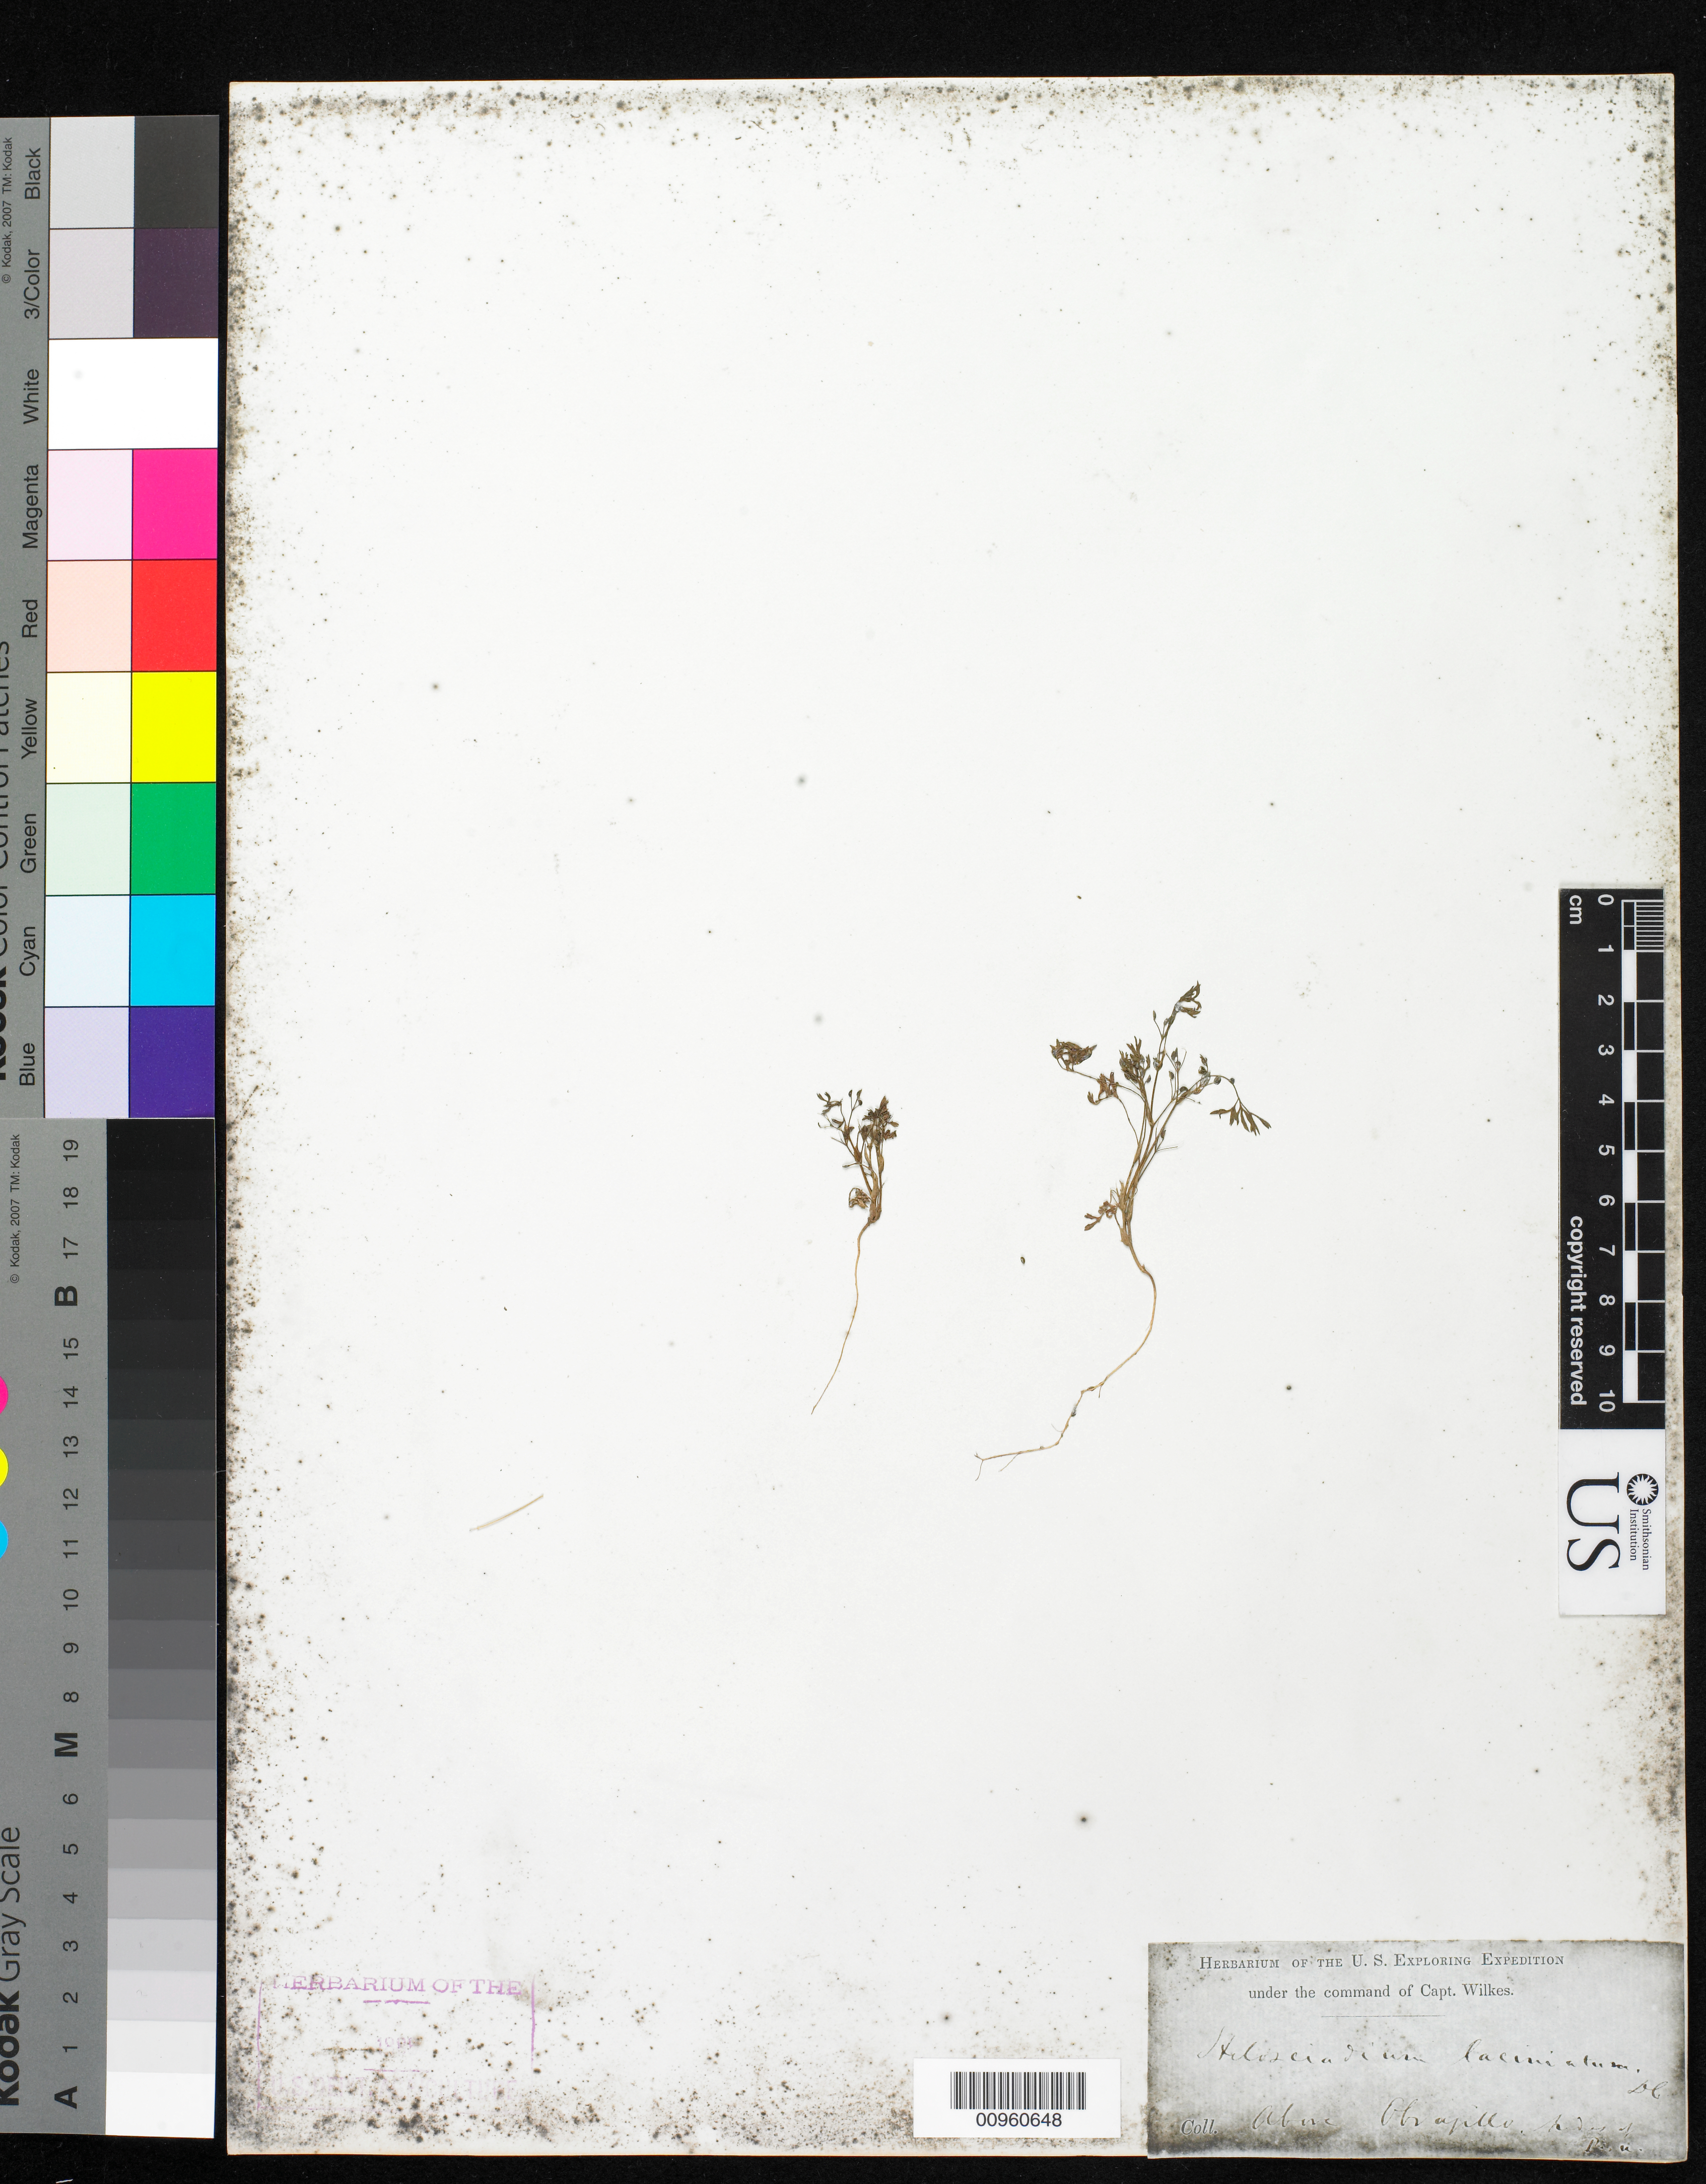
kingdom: Plantae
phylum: Tracheophyta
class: Magnoliopsida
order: Apiales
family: Apiaceae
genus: Cyclospermum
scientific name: Cyclospermum laciniatum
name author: (DC.) Constance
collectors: Wilkes Explor. Exped.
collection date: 1838/1842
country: Peru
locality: Andes of Peru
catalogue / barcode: US 98558